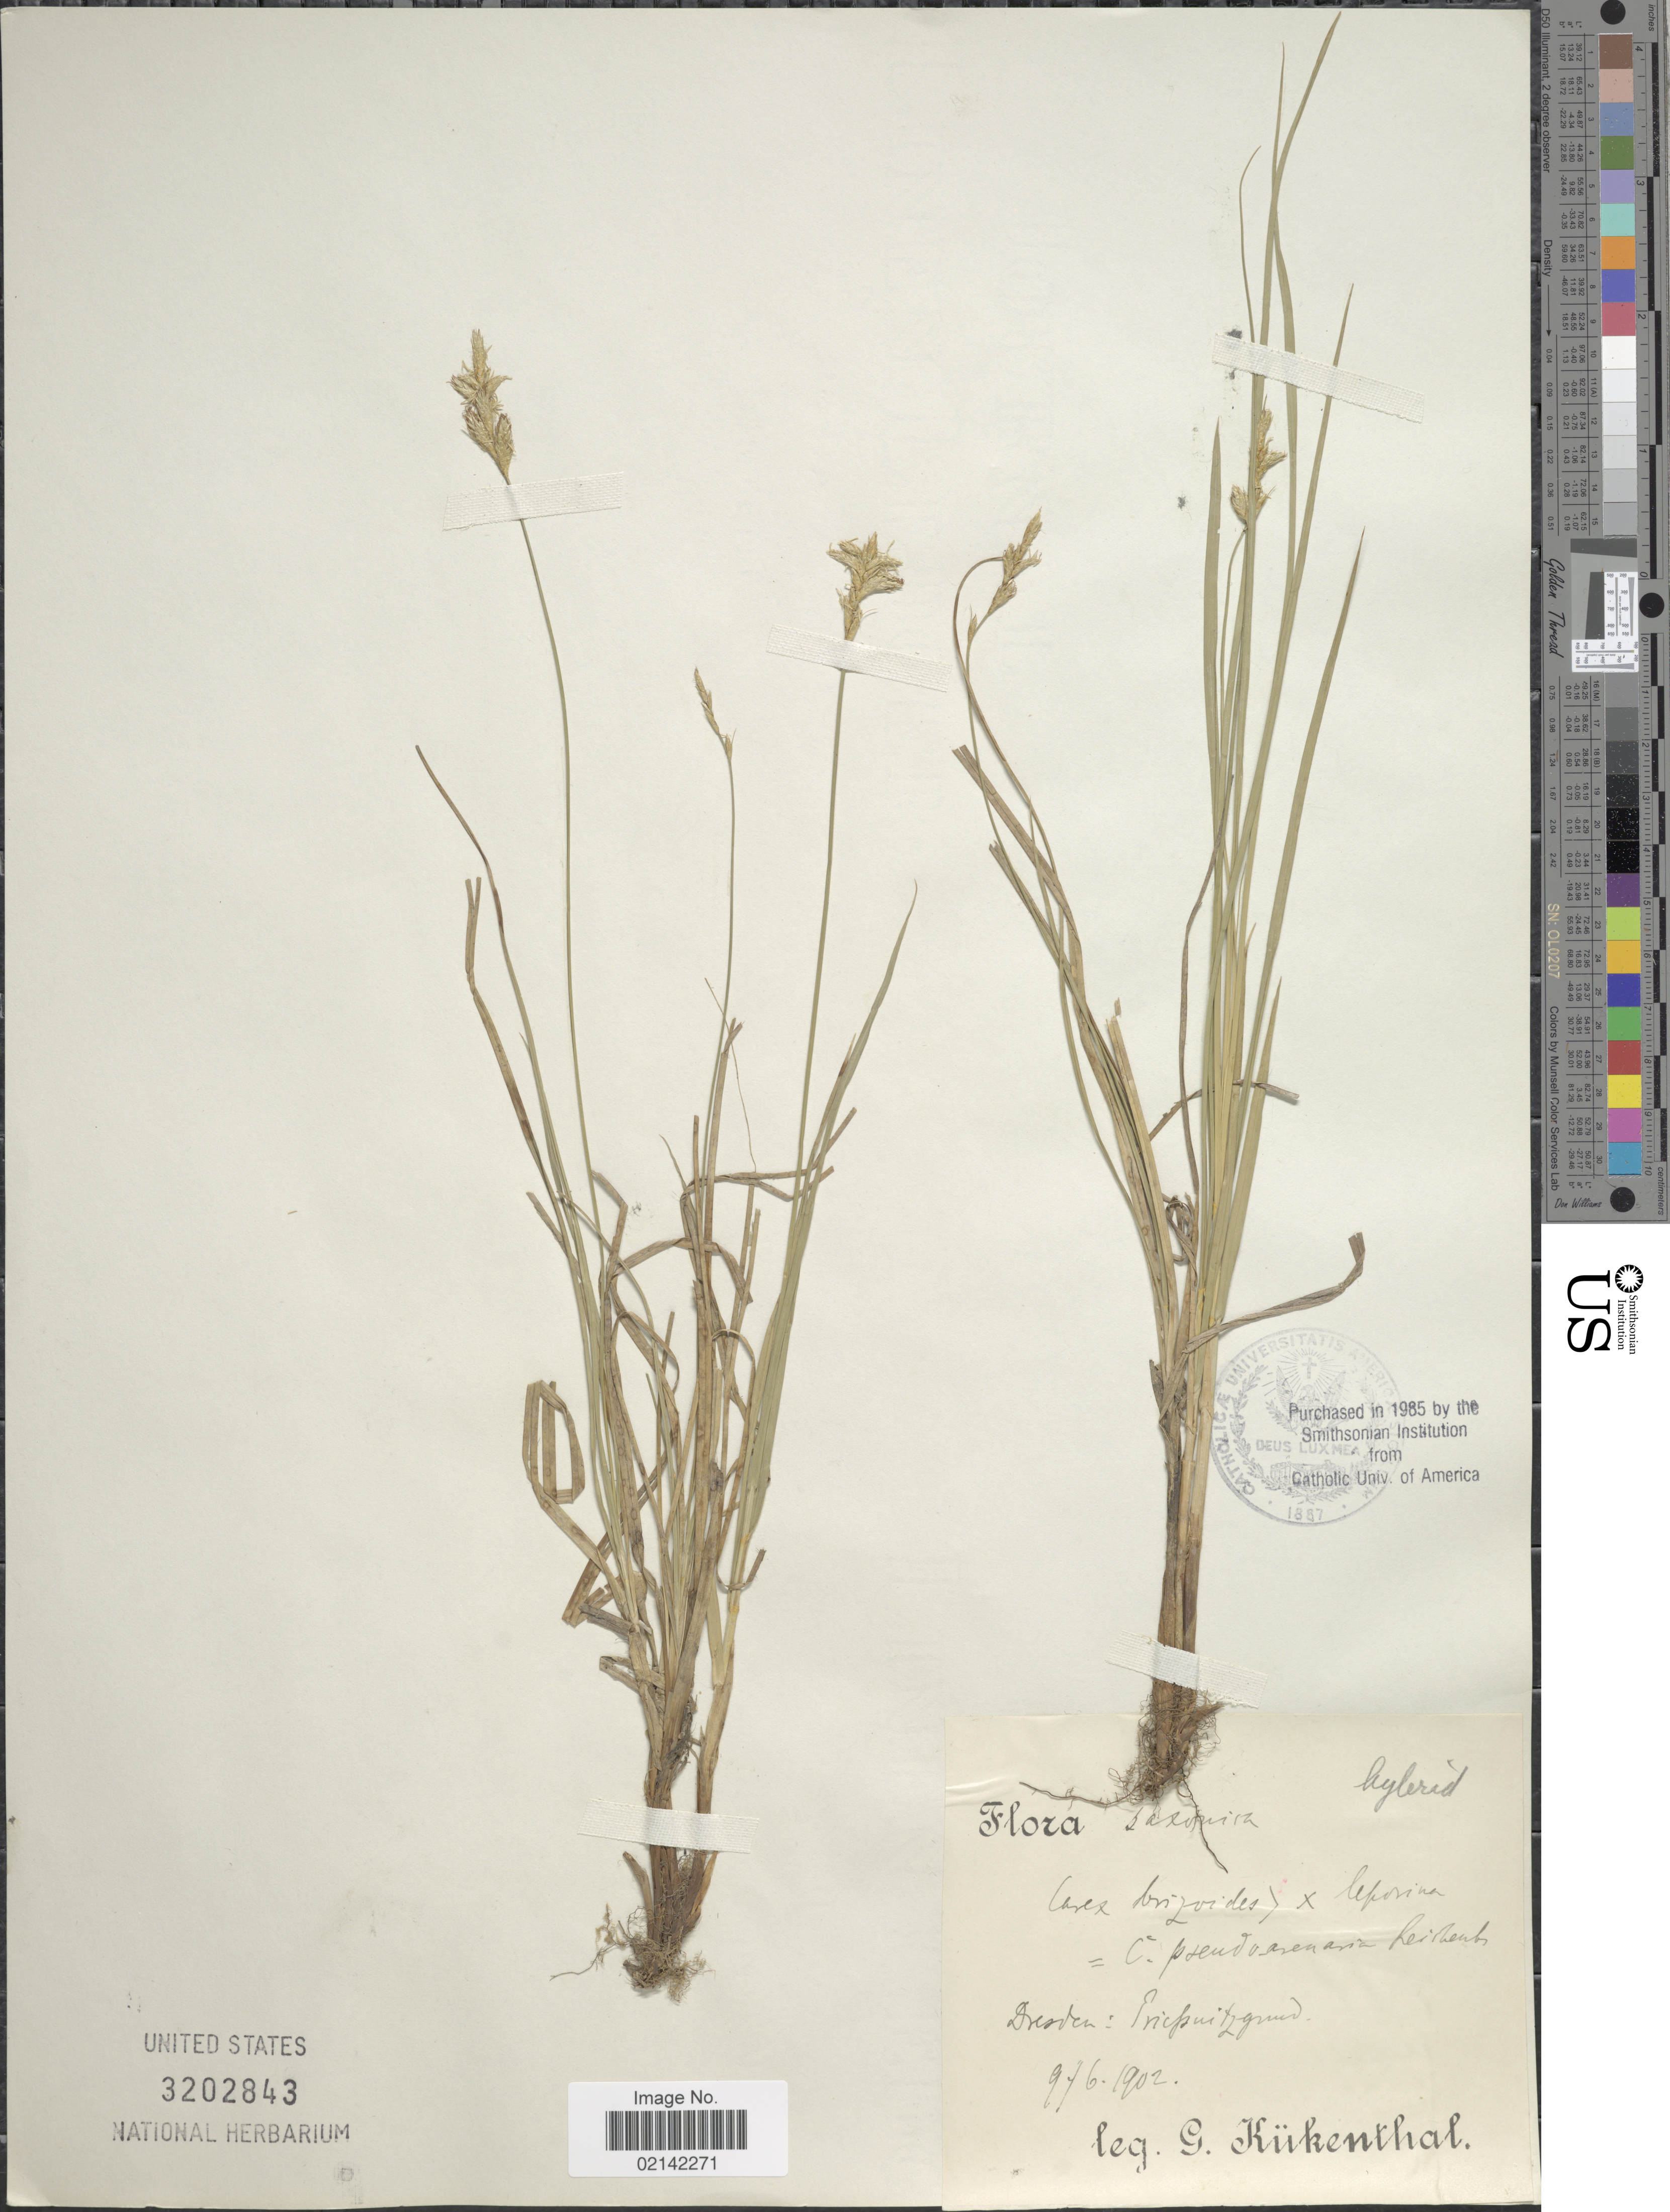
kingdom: Plantae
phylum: Tracheophyta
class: Liliopsida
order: Poales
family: Cyperaceae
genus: Carex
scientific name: Carex brizoides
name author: L.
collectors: G. Kükenthal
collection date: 1902-06-09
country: Germany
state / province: Sachsen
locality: Saxonica. Dresden: Enipuitzgund [interpreted]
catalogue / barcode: US 3202843